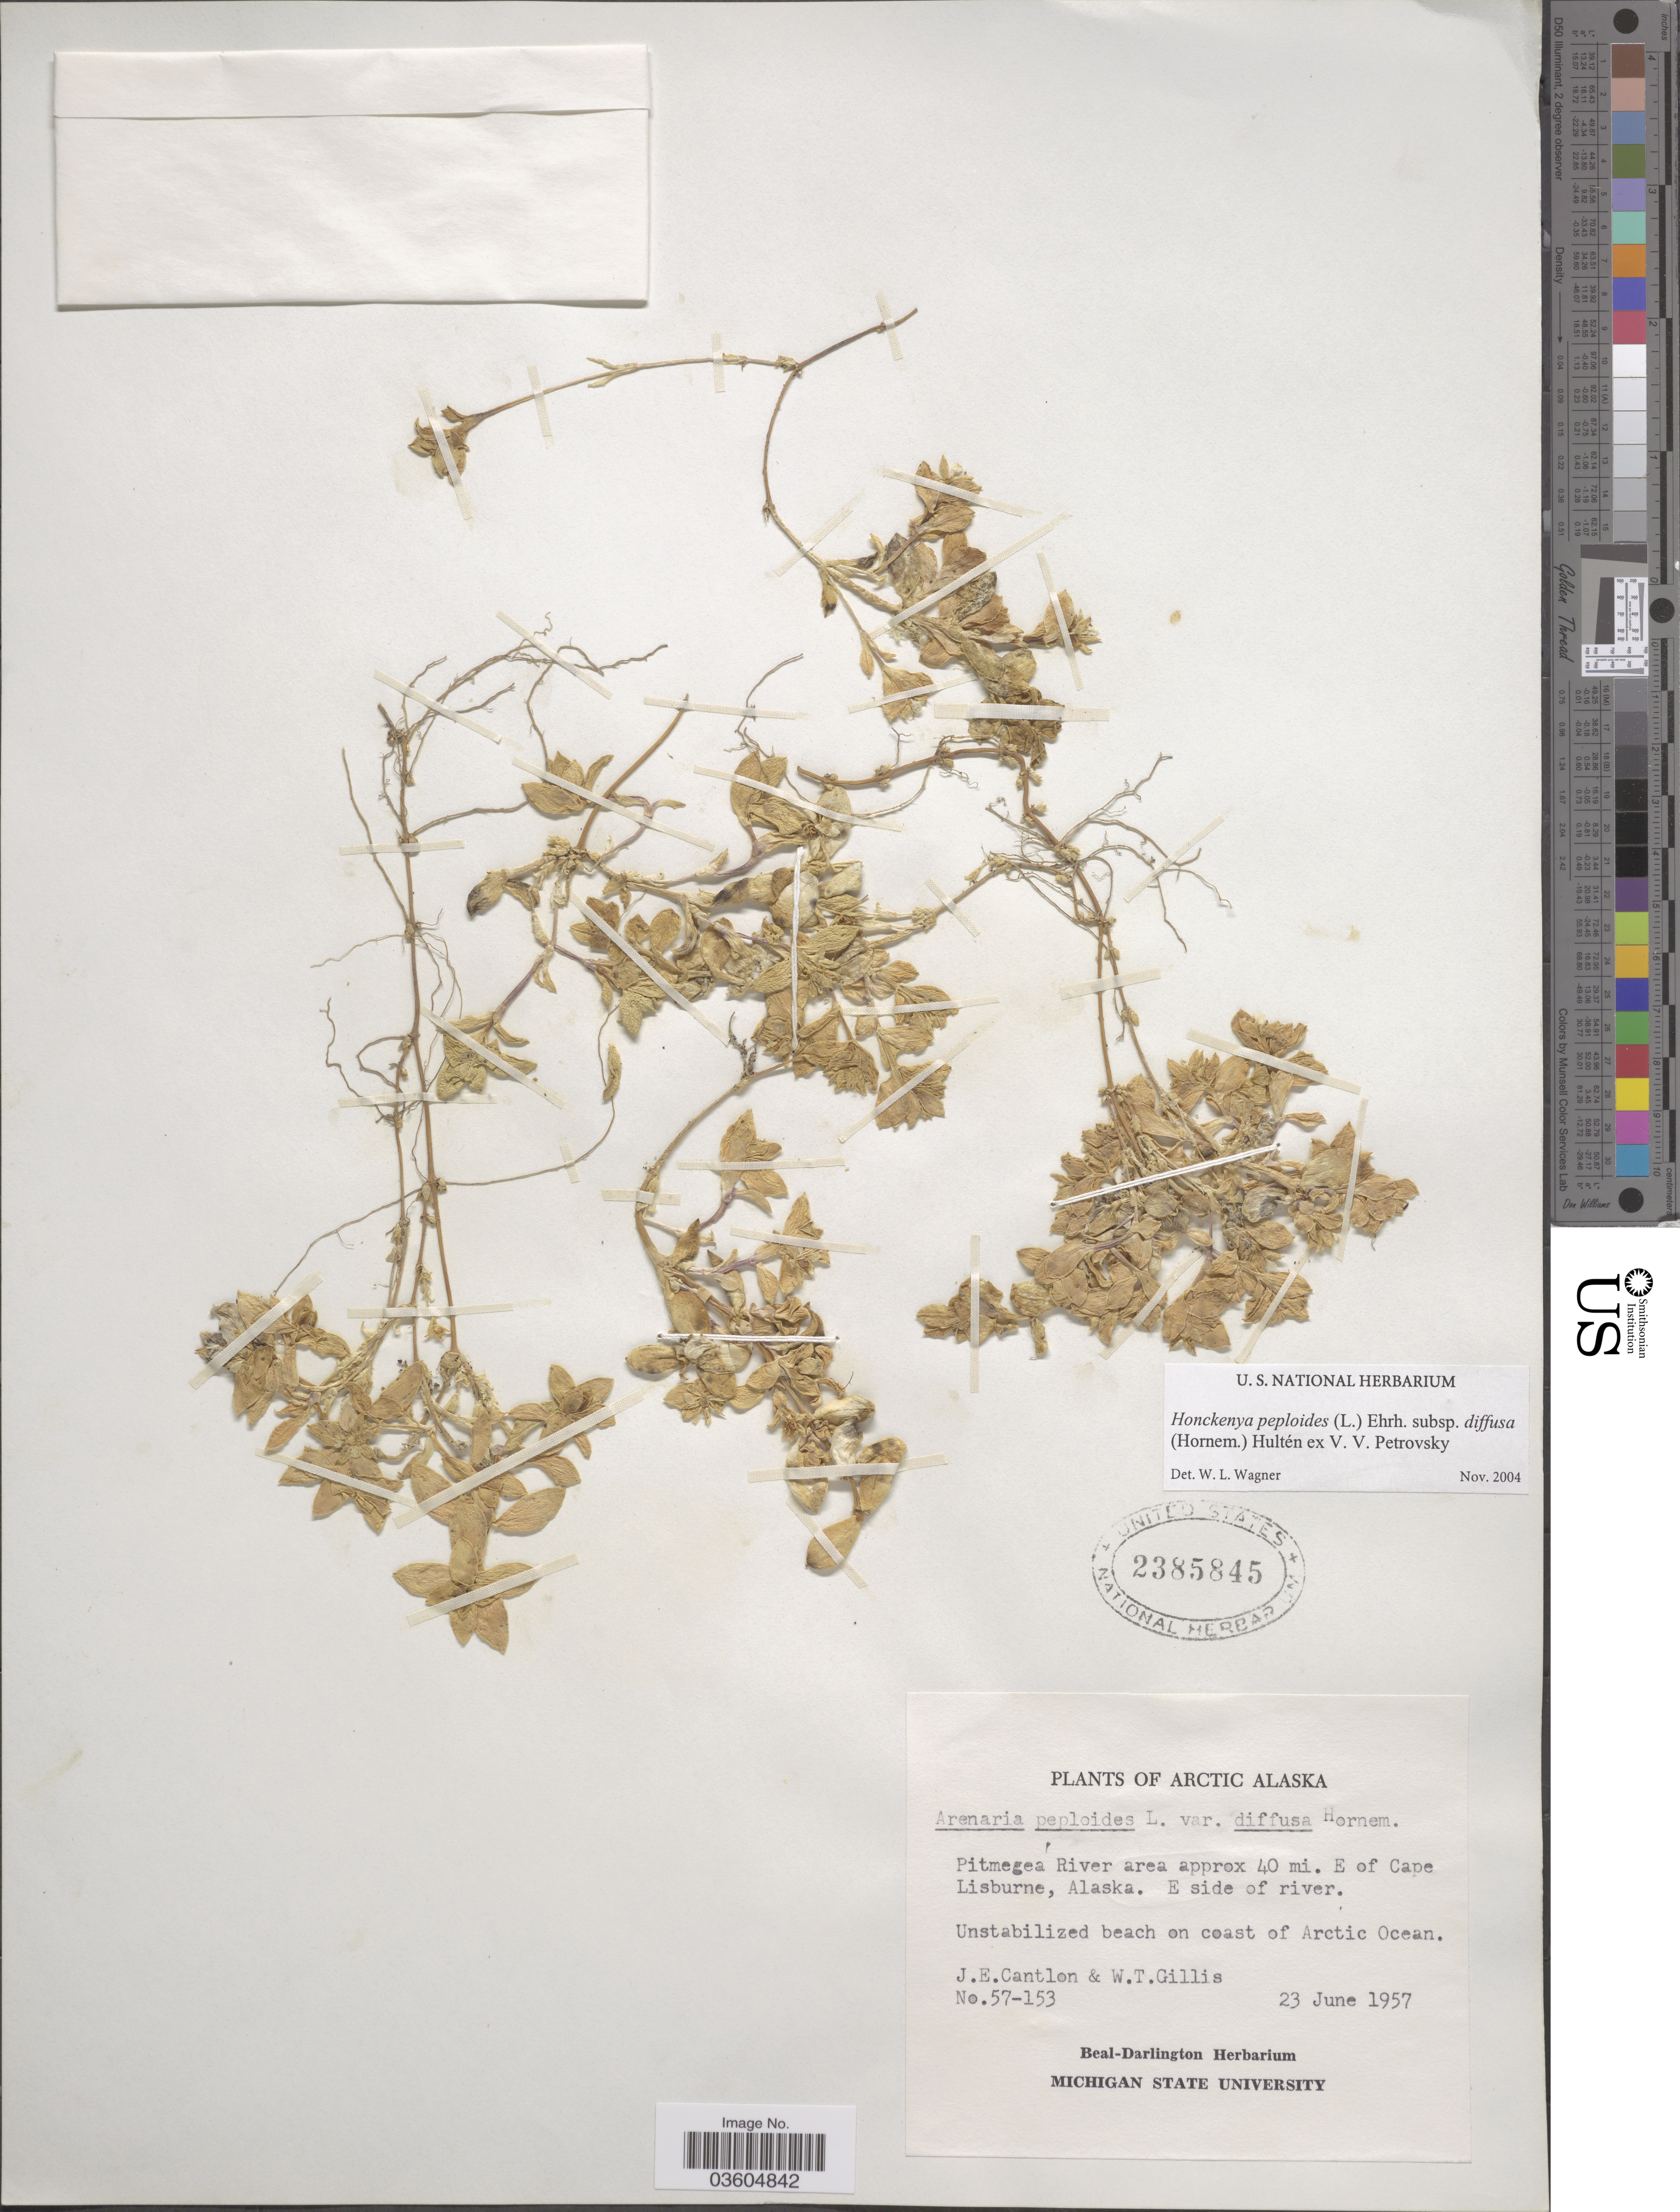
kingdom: Plantae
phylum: Tracheophyta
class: Magnoliopsida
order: Caryophyllales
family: Caryophyllaceae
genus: Honckenya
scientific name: Honckenya peploides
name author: (L.) Ehrh.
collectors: J. Cantlon & W. T. Gillis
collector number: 57-153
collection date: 1957-06-23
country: United States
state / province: Alaska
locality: Arctic Alaska. Pitmegea River area approx 40 mi. E of Cape Lisburne. E side of river. Unstabilized beach on coast of Arctic Ocean.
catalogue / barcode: US 2385845